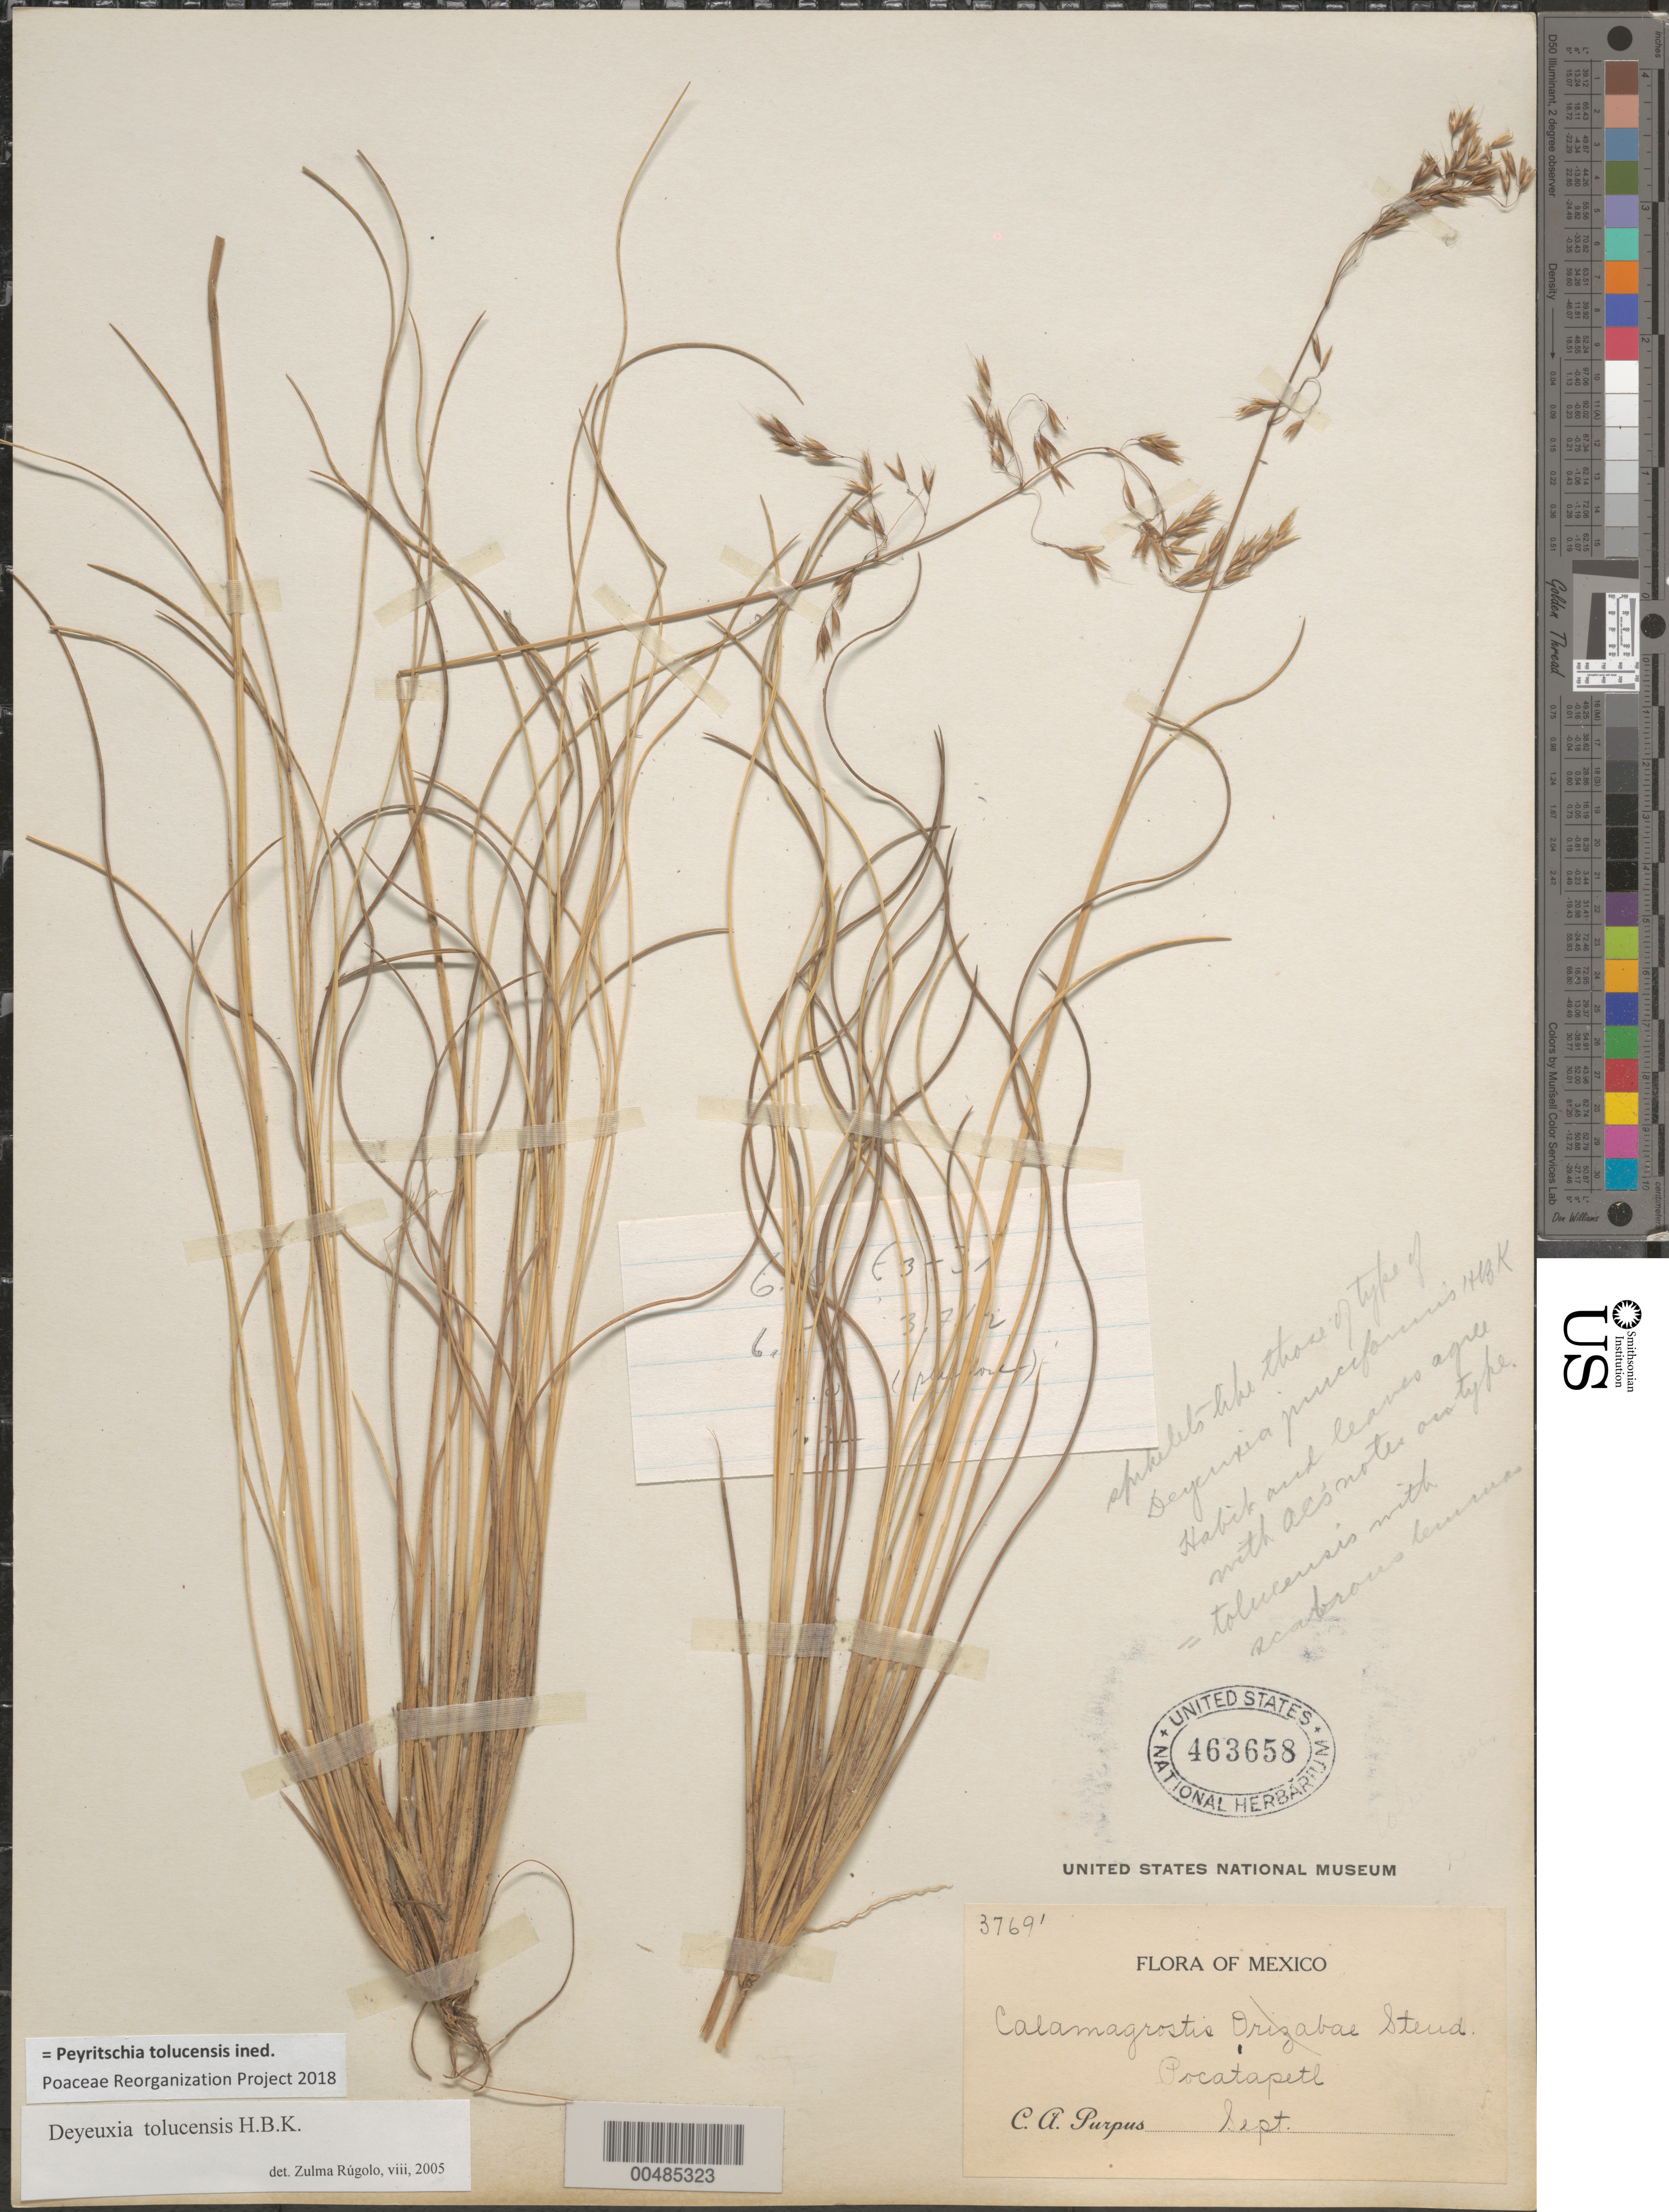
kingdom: Plantae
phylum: Tracheophyta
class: Liliopsida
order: Poales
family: Poaceae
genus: Peyritschia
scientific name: Peyritschia tolucensis ined.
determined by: Poaceae Reorganization Project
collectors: C. A. Purpus et al.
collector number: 3769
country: Mexico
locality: Pocatapetl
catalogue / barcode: US 463658